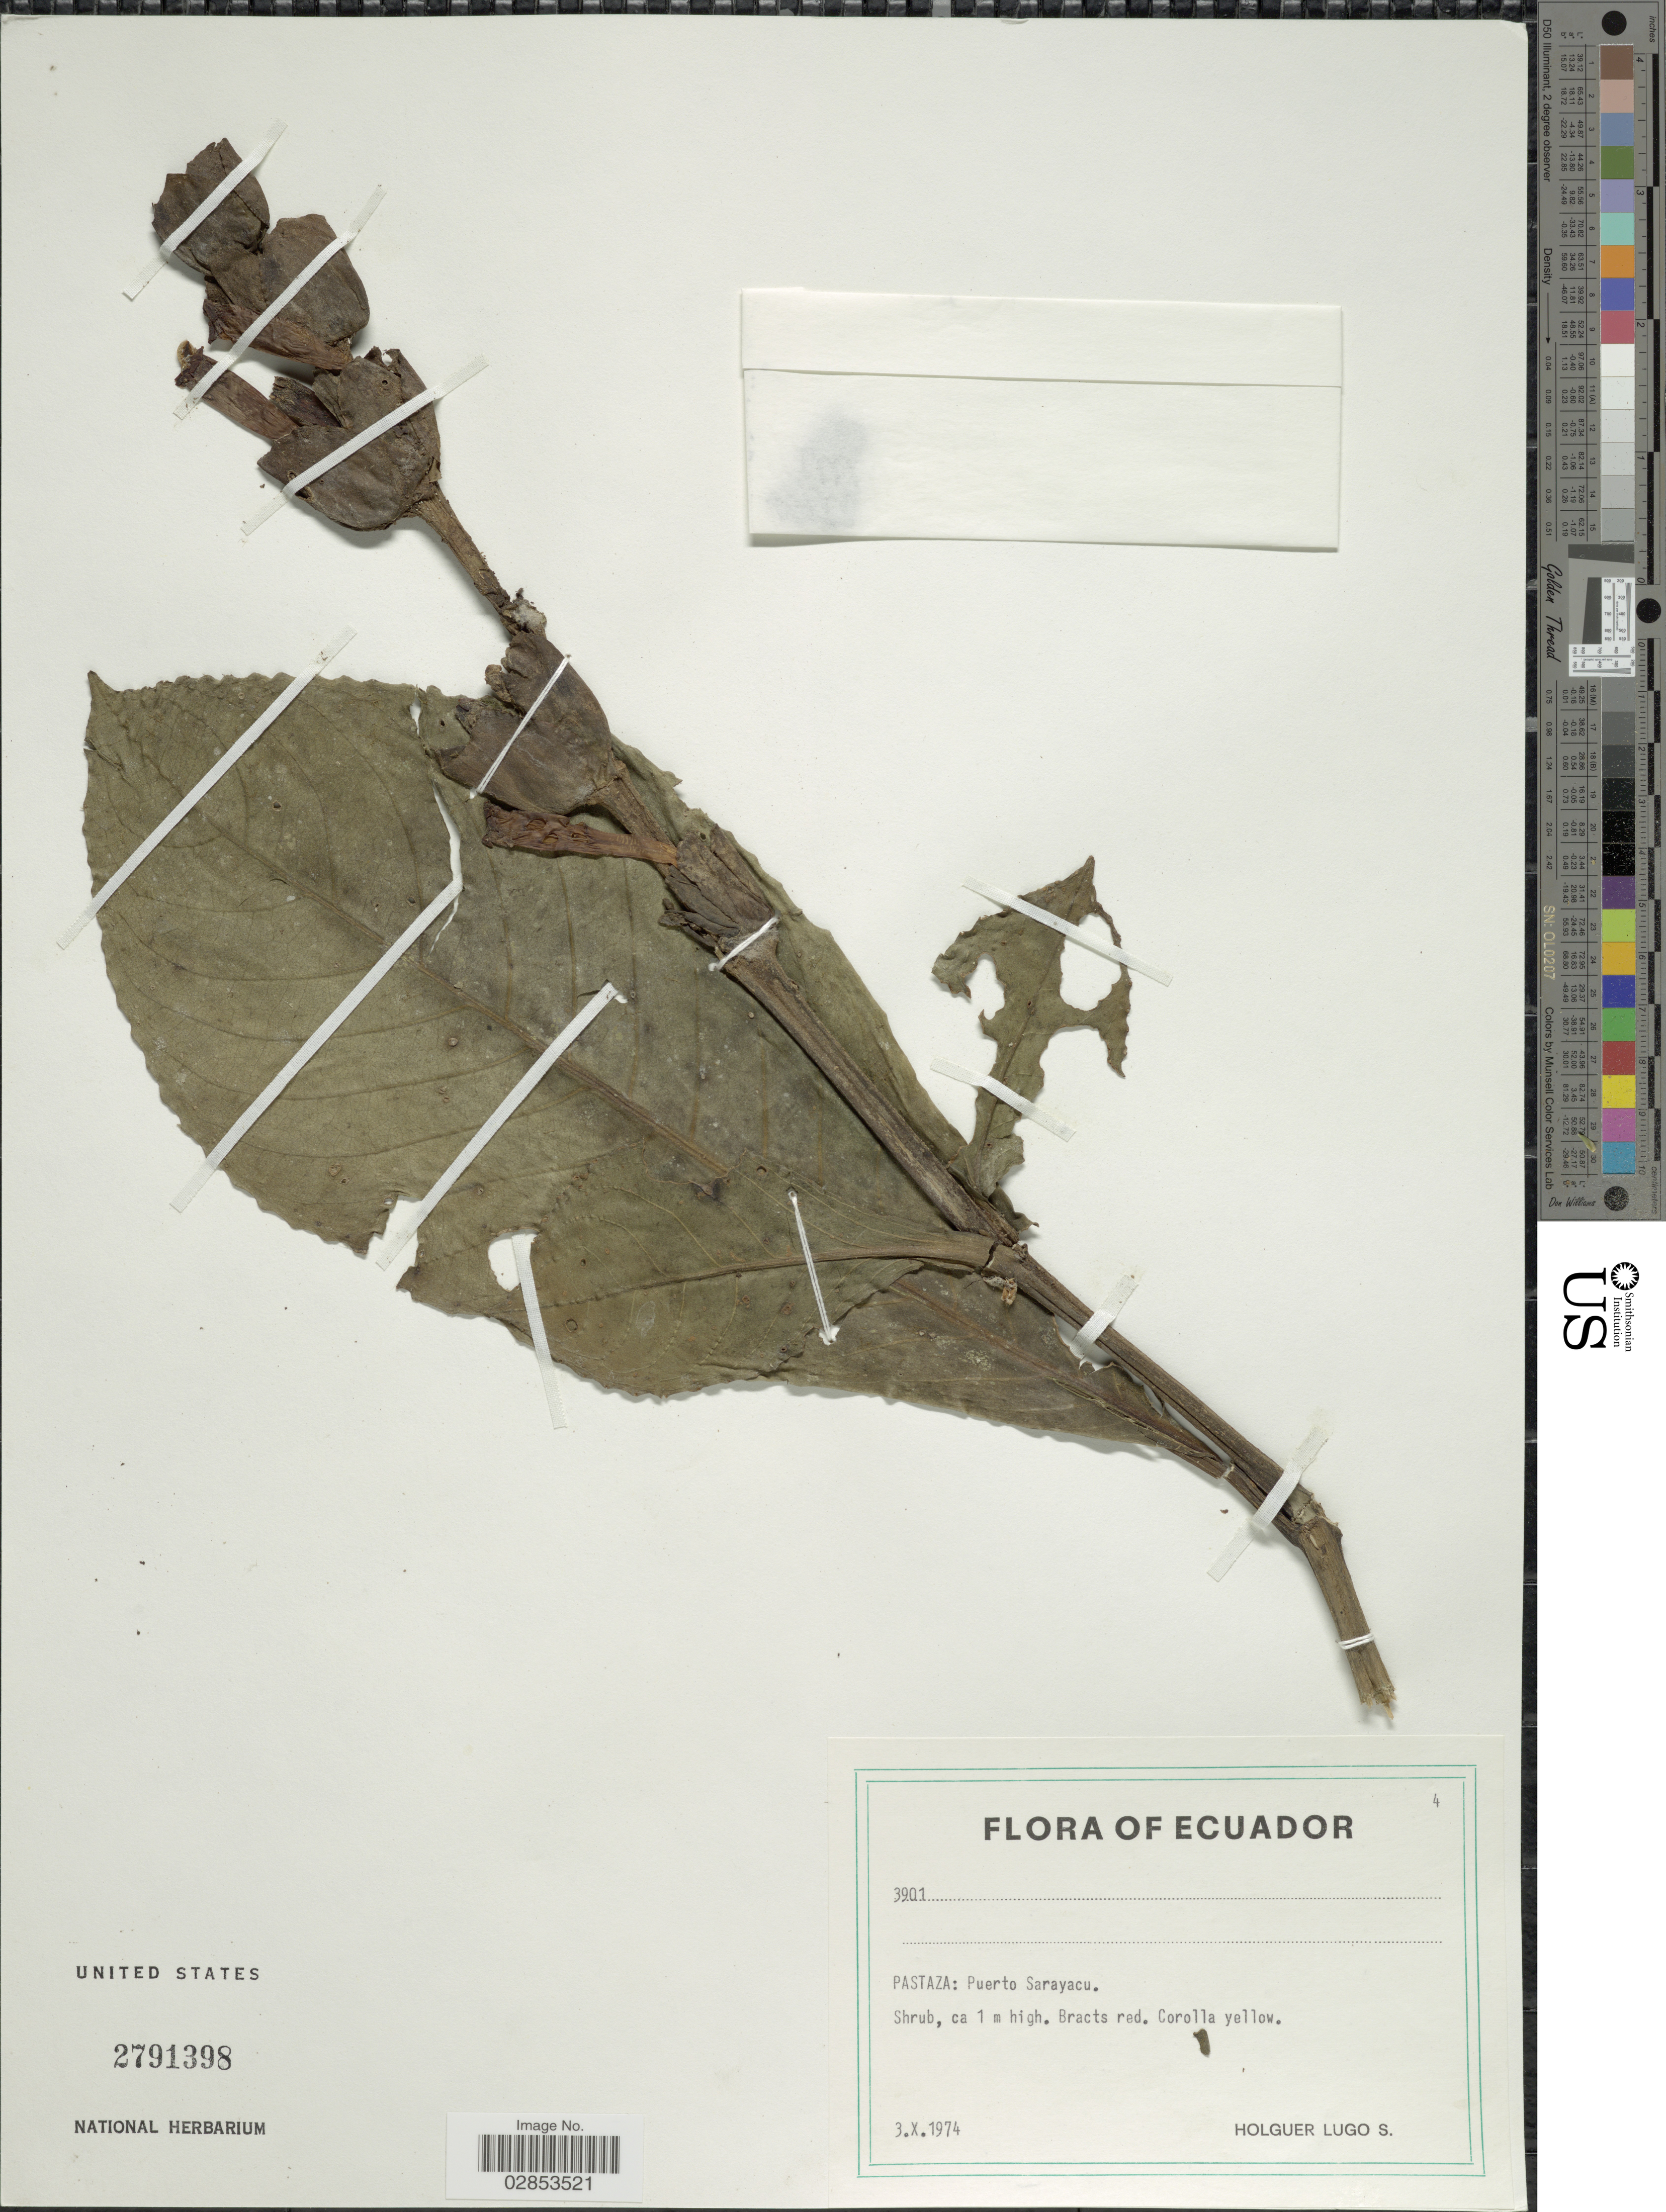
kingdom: Plantae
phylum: Tracheophyta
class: Magnoliopsida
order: Lamiales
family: Acanthaceae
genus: Sanchezia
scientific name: Sanchezia oblonga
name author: Ruiz & Pav.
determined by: Azevedo, Igor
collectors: H. Lugo S.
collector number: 3901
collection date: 1974-10-03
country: Ecuador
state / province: Pastaza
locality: Puerto Sarayacu.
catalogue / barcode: US 2791398